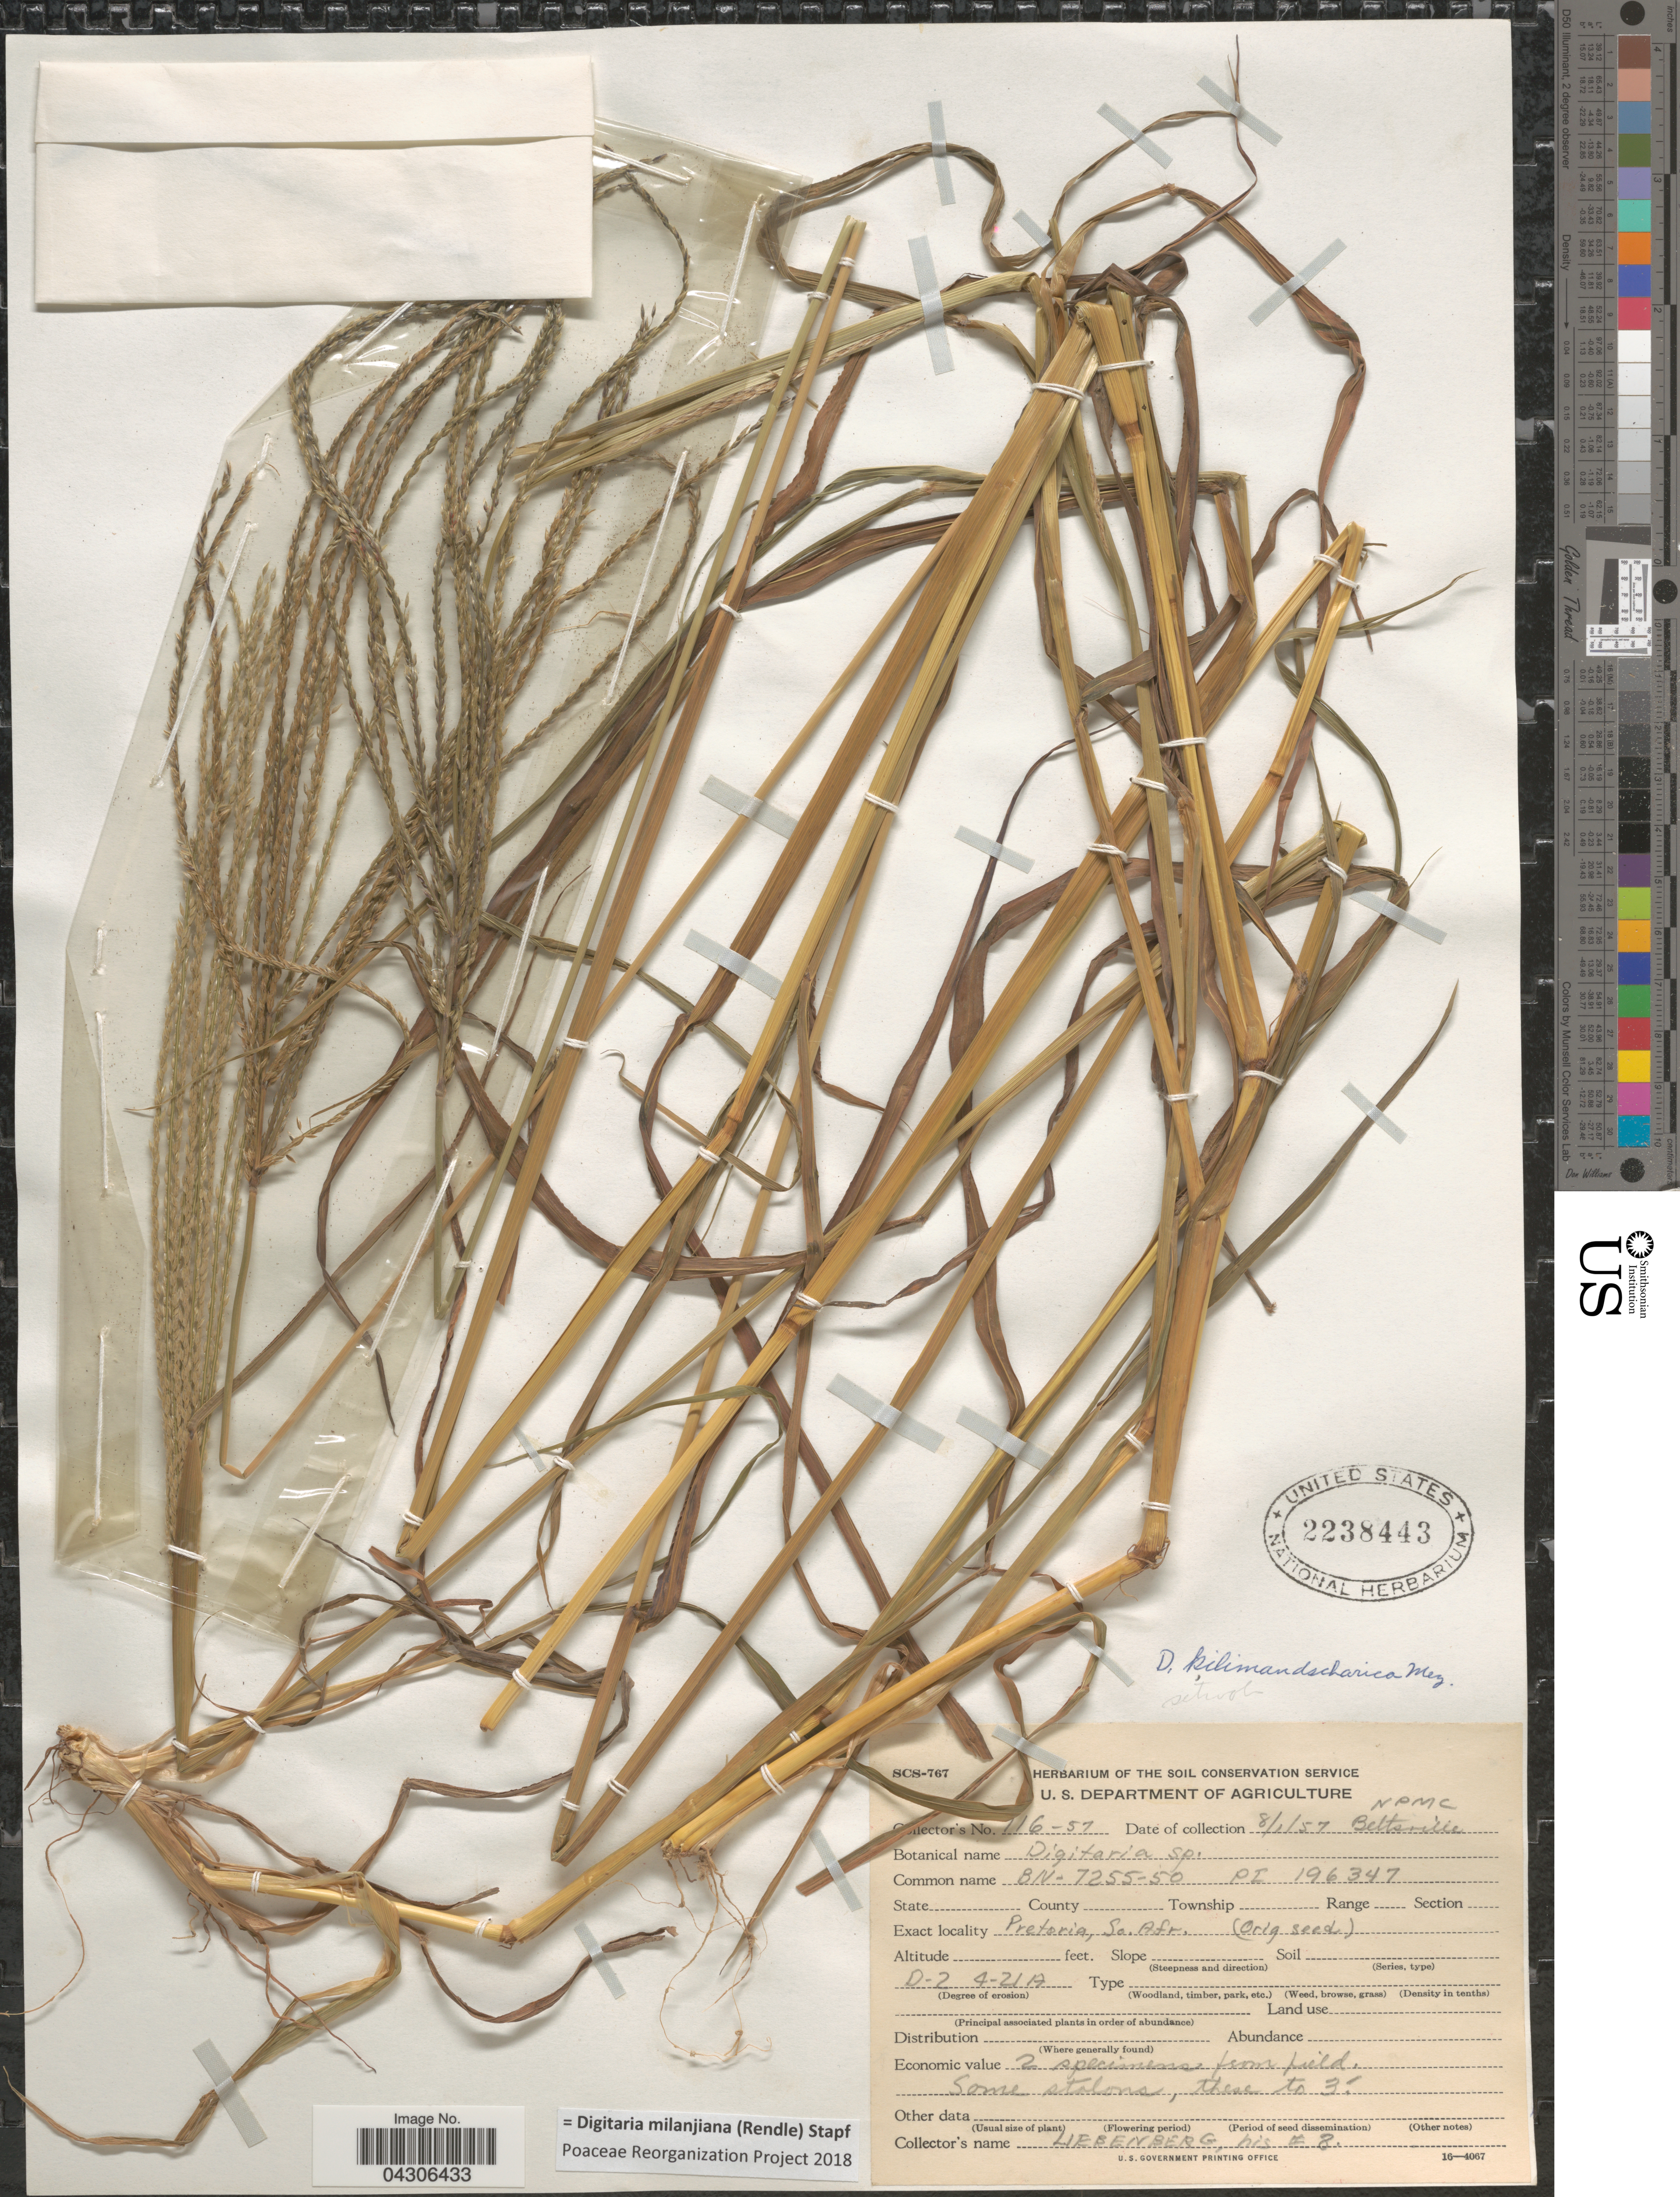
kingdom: Plantae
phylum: Tracheophyta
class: Liliopsida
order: Poales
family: Poaceae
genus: Digitaria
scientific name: Digitaria milanjiana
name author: (Rendle) Stapf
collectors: -. Liebenberg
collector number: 8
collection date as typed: Transcribed d/m/y: 8/1/57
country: United States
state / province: Maryland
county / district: Prince George's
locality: NPMC Beltsville.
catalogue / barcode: US 2238443